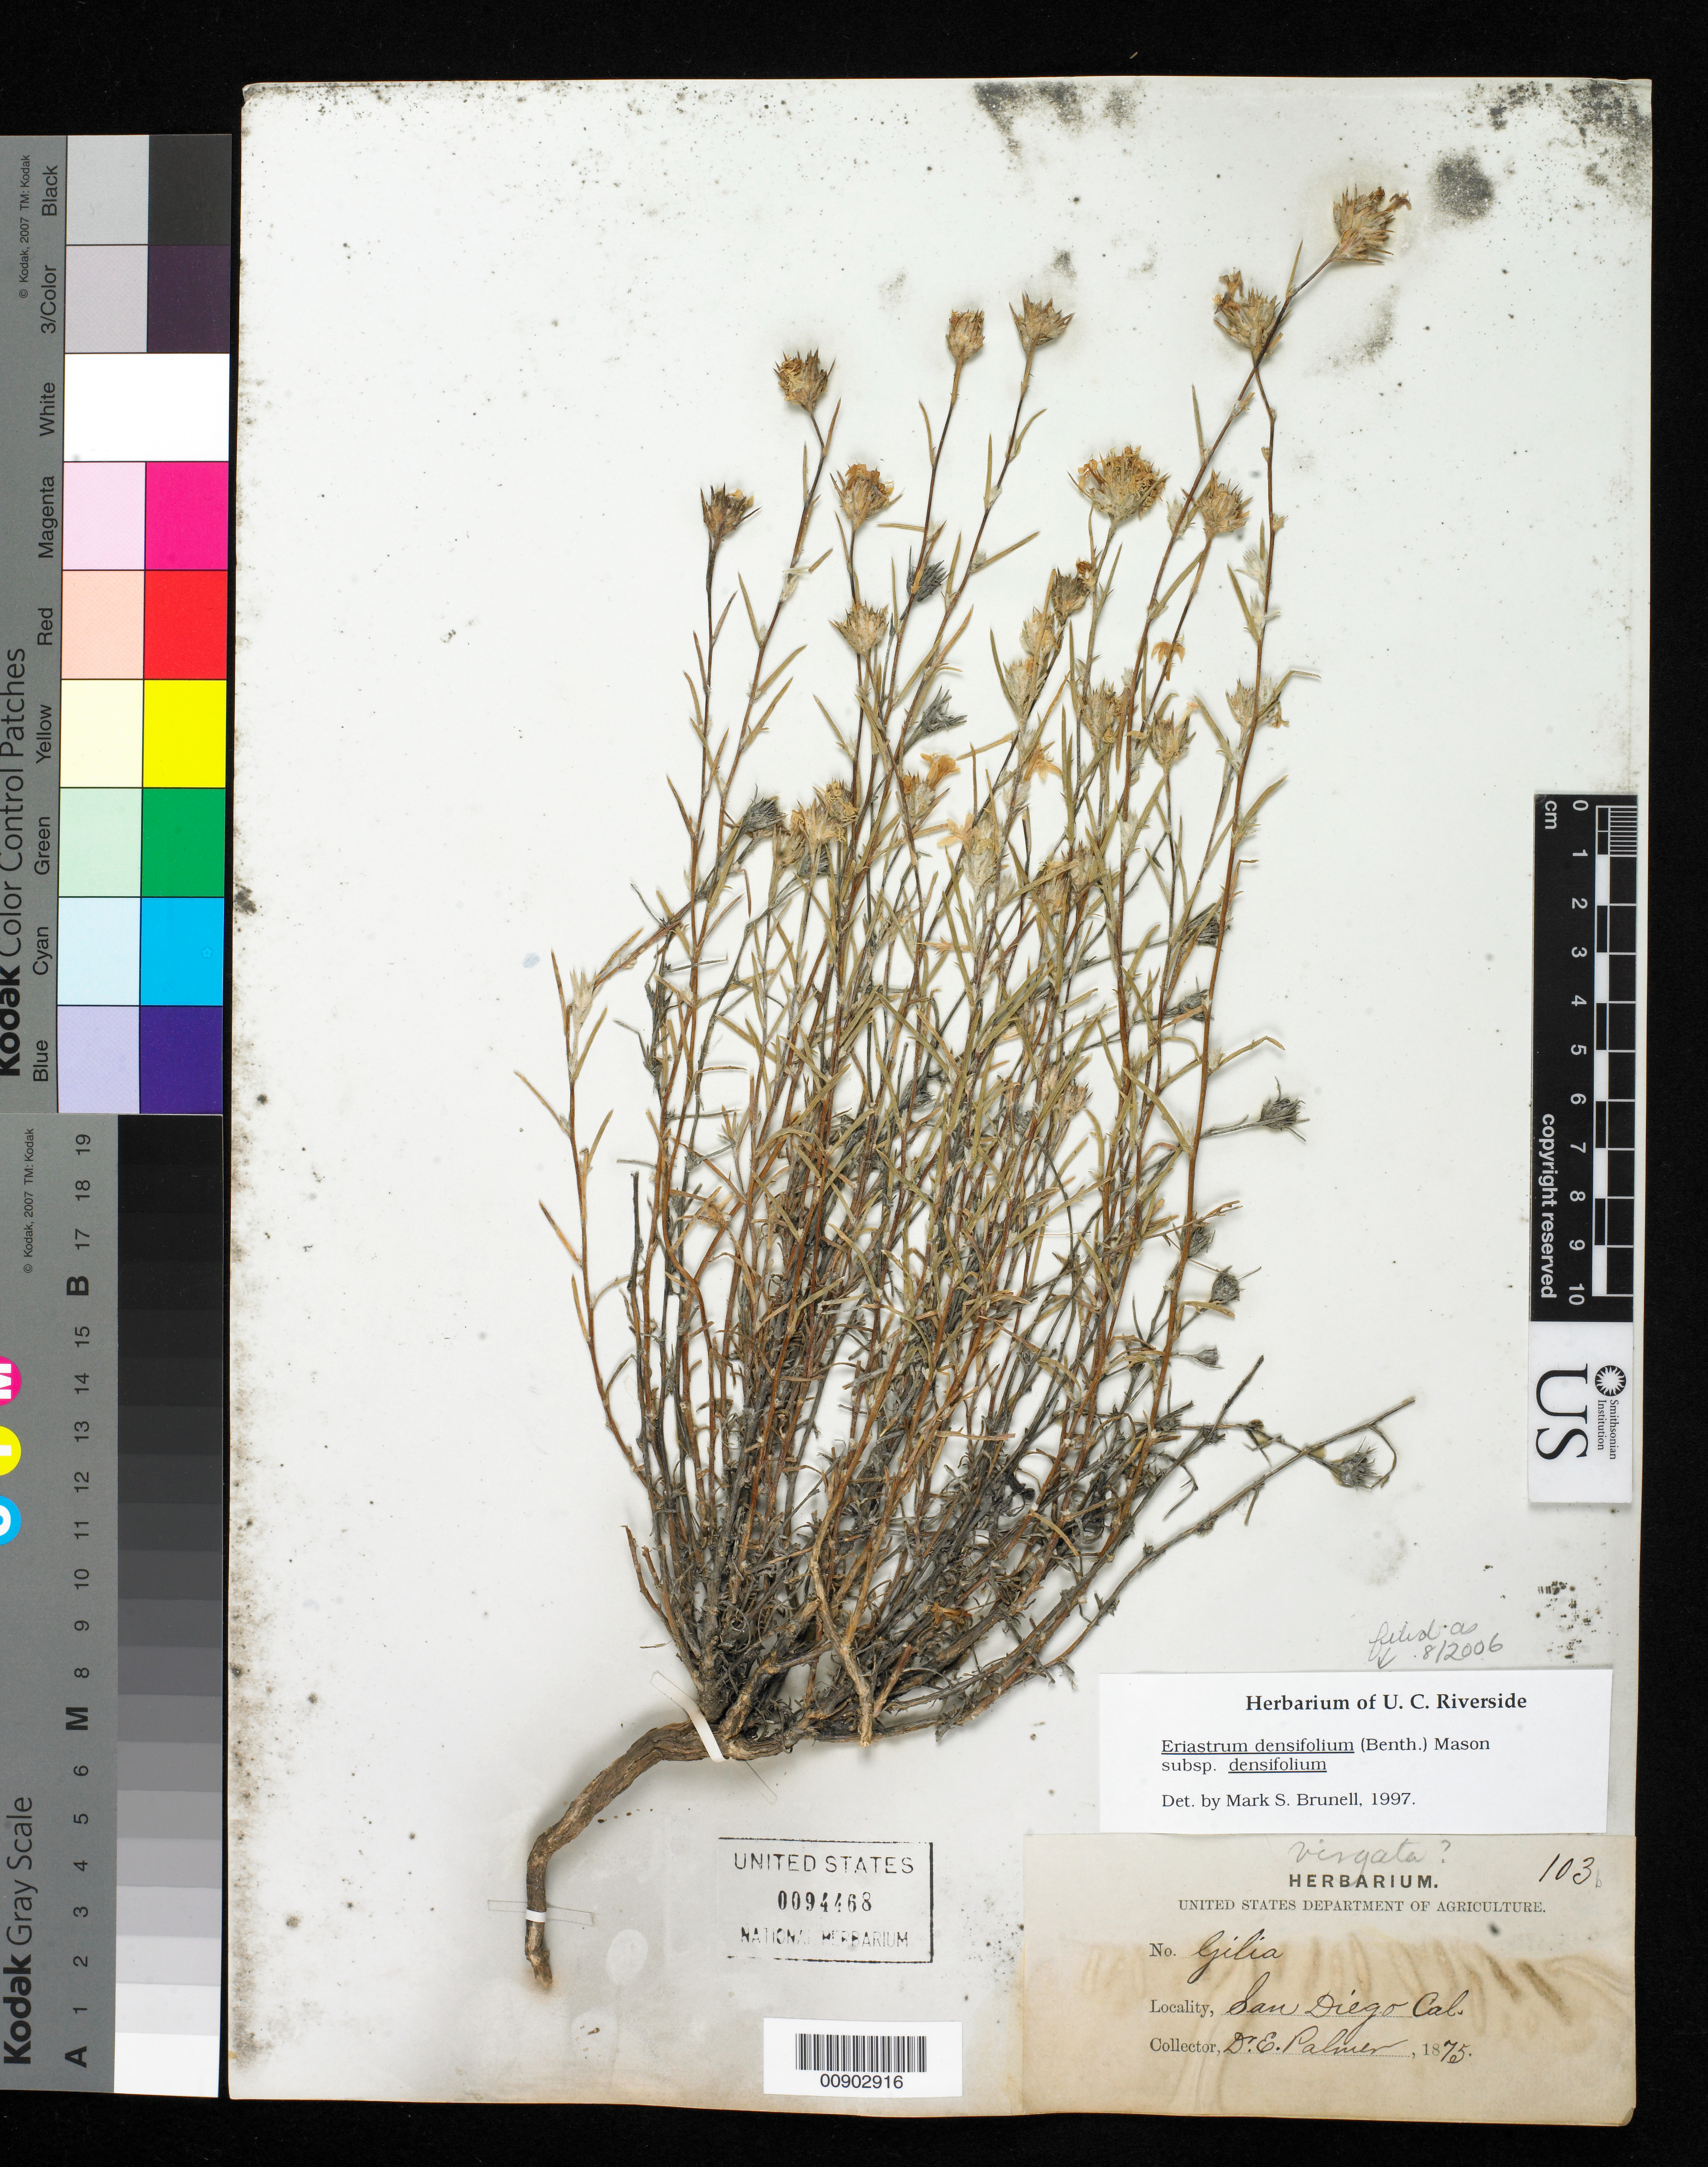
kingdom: Plantae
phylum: Tracheophyta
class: Magnoliopsida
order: Ericales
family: Polemoniaceae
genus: Eriastrum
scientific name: Eriastrum densifolium subsp. densifolium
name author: (Benth.) H. Mason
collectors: E. Palmer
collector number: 103 b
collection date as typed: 1875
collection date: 1875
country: United States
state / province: California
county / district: San Diego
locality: San Diego, California.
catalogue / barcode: US 94468